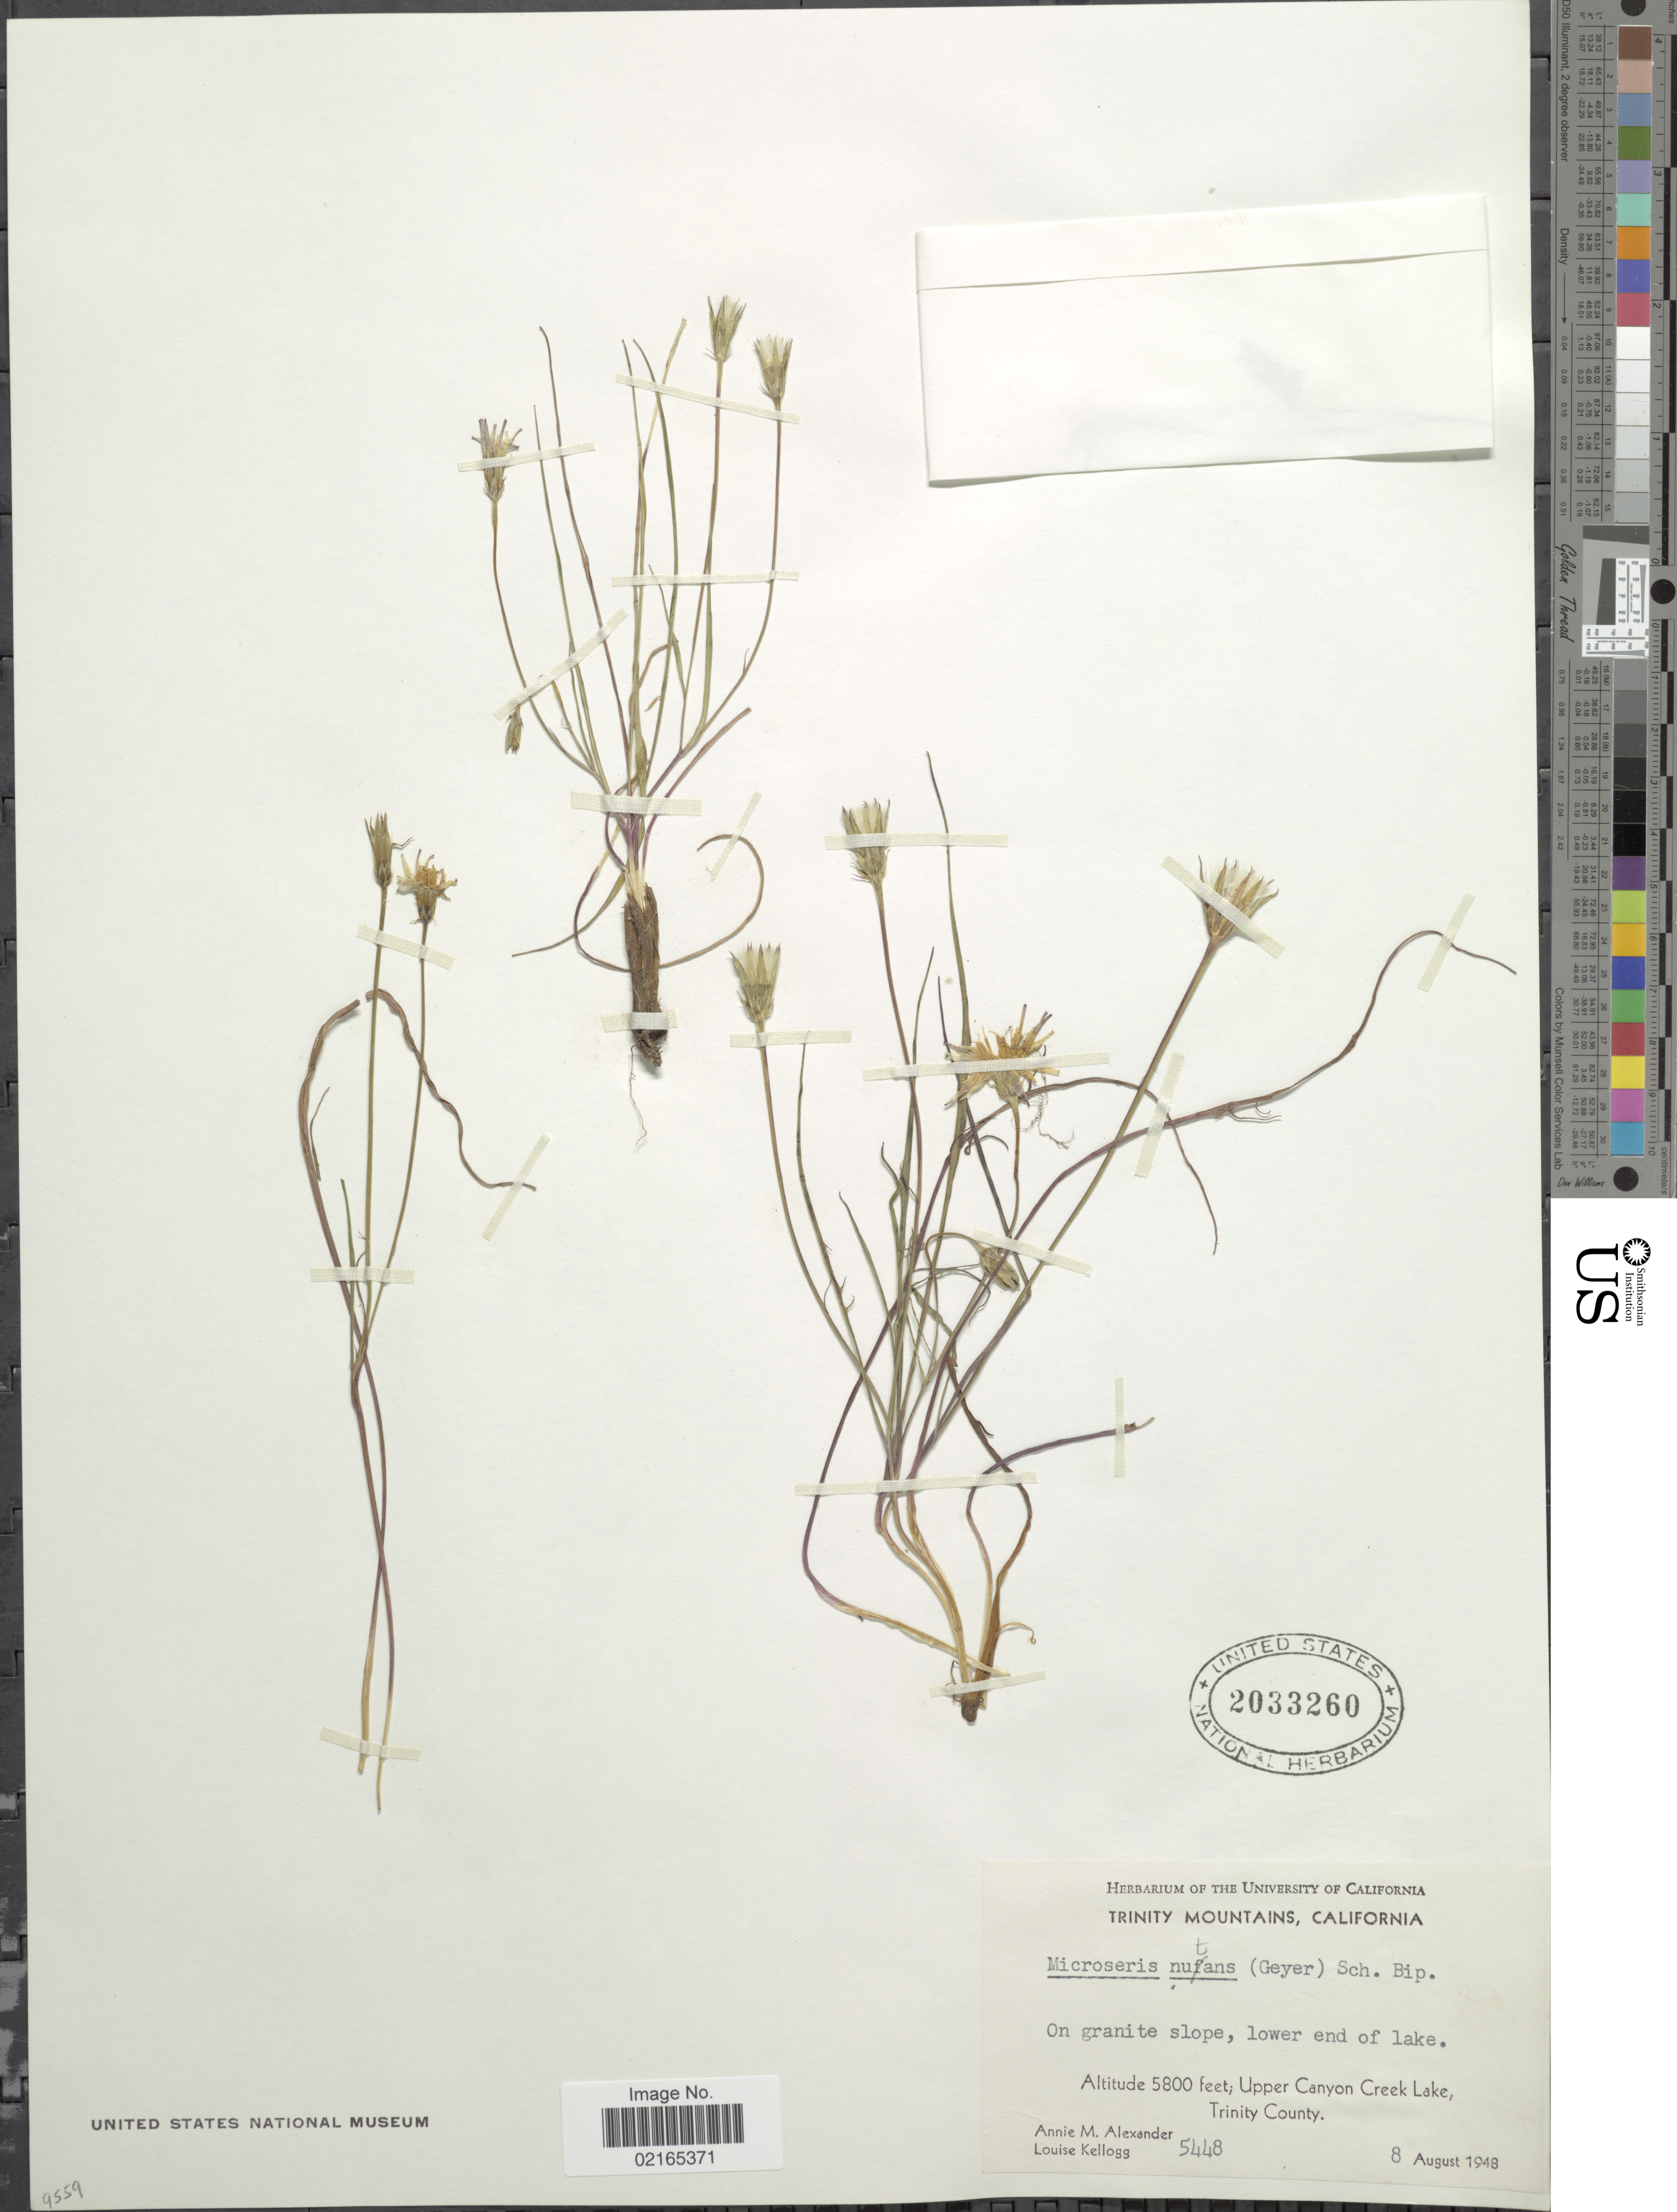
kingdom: Plantae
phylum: Tracheophyta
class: Magnoliopsida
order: Asterales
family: Asteraceae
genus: Microseris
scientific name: Microseris nutans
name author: (Hook.) Sch. Bip.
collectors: A. M. Alexander & L. Kellogg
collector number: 5448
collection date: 1948-08-08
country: United States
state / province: California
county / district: Trinity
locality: Trinity Mountains, on granite slope, lower end of lake, Upper Canyon Creek Lake, Trinity County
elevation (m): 1768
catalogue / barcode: US 2033260